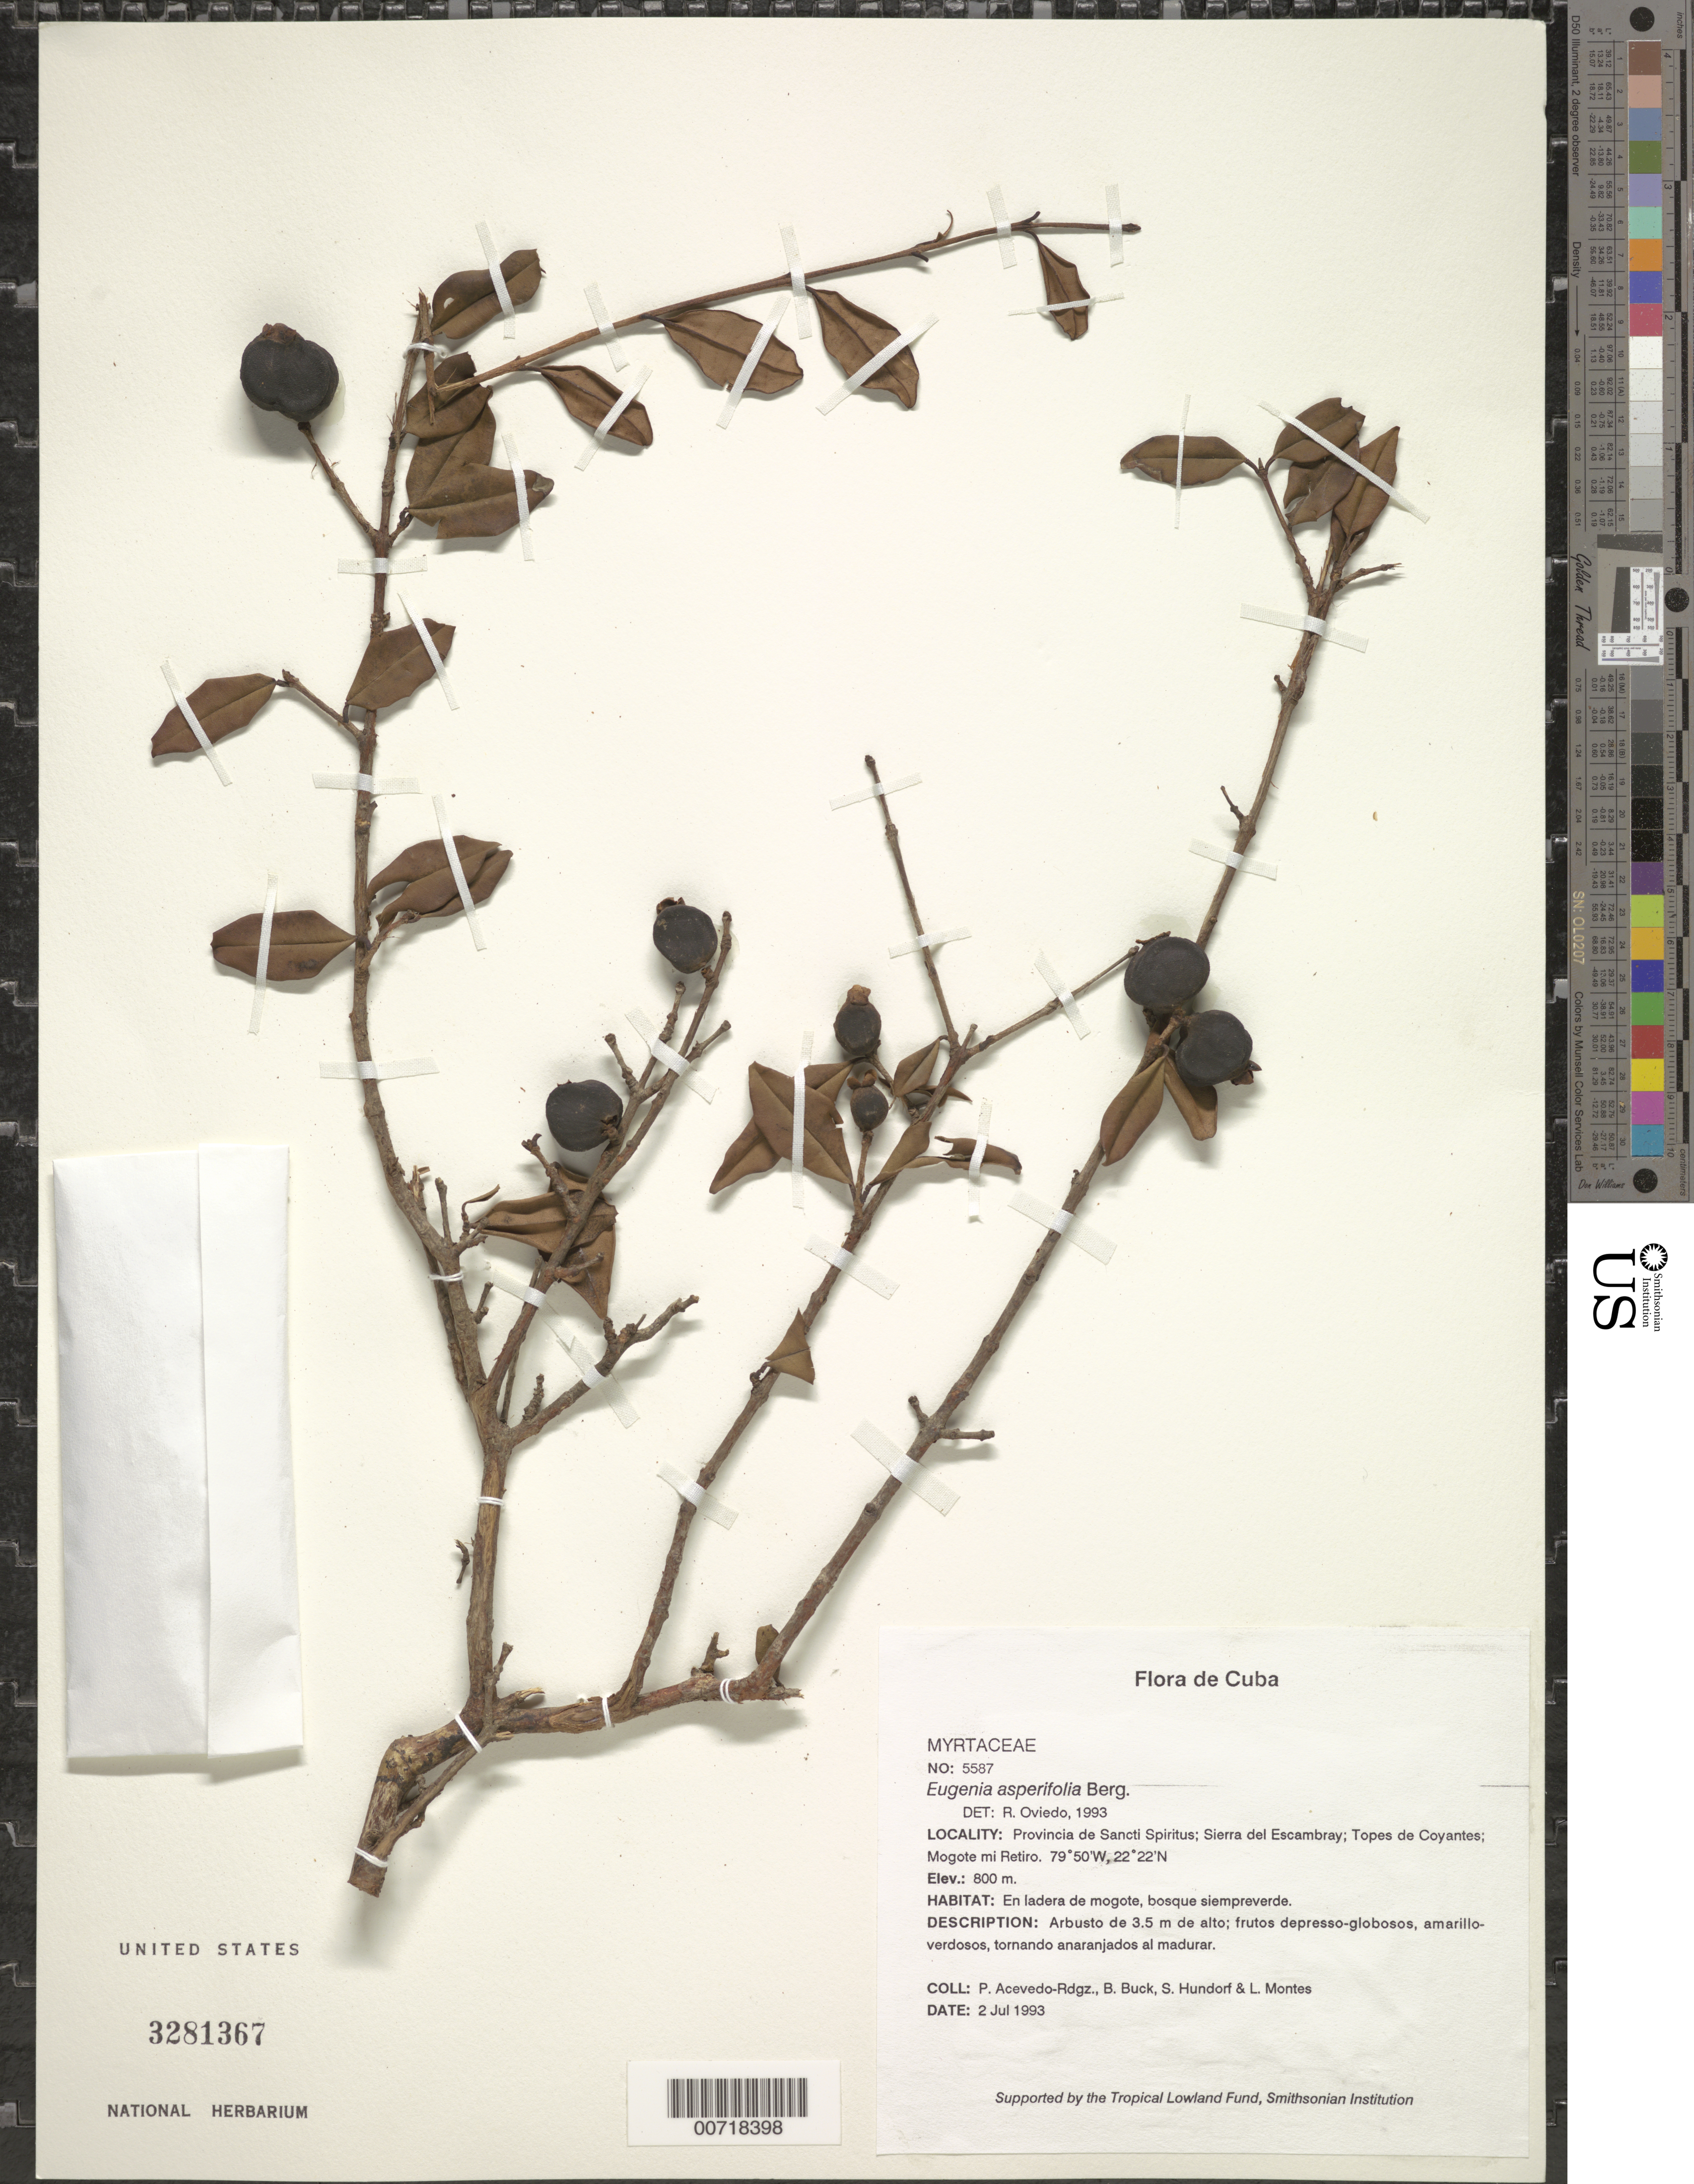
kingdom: Plantae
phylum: Tracheophyta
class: Magnoliopsida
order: Myrtales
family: Myrtaceae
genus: Eugenia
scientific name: Eugenia asperifolia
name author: O. Berg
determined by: Oviedo, R.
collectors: P. Acevedo-Rodr., B. Buck, S. Hundorf & L. Montes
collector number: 5587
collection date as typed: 02 Jul 1993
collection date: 1993-07-02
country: Cuba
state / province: Sancti Spiritus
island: Cuba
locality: Sierra del Escambray; Topes de Coyantes; Mogote mi Retiro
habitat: En ladera de mogote, bosque siempreverde.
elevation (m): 800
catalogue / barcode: US 3281367